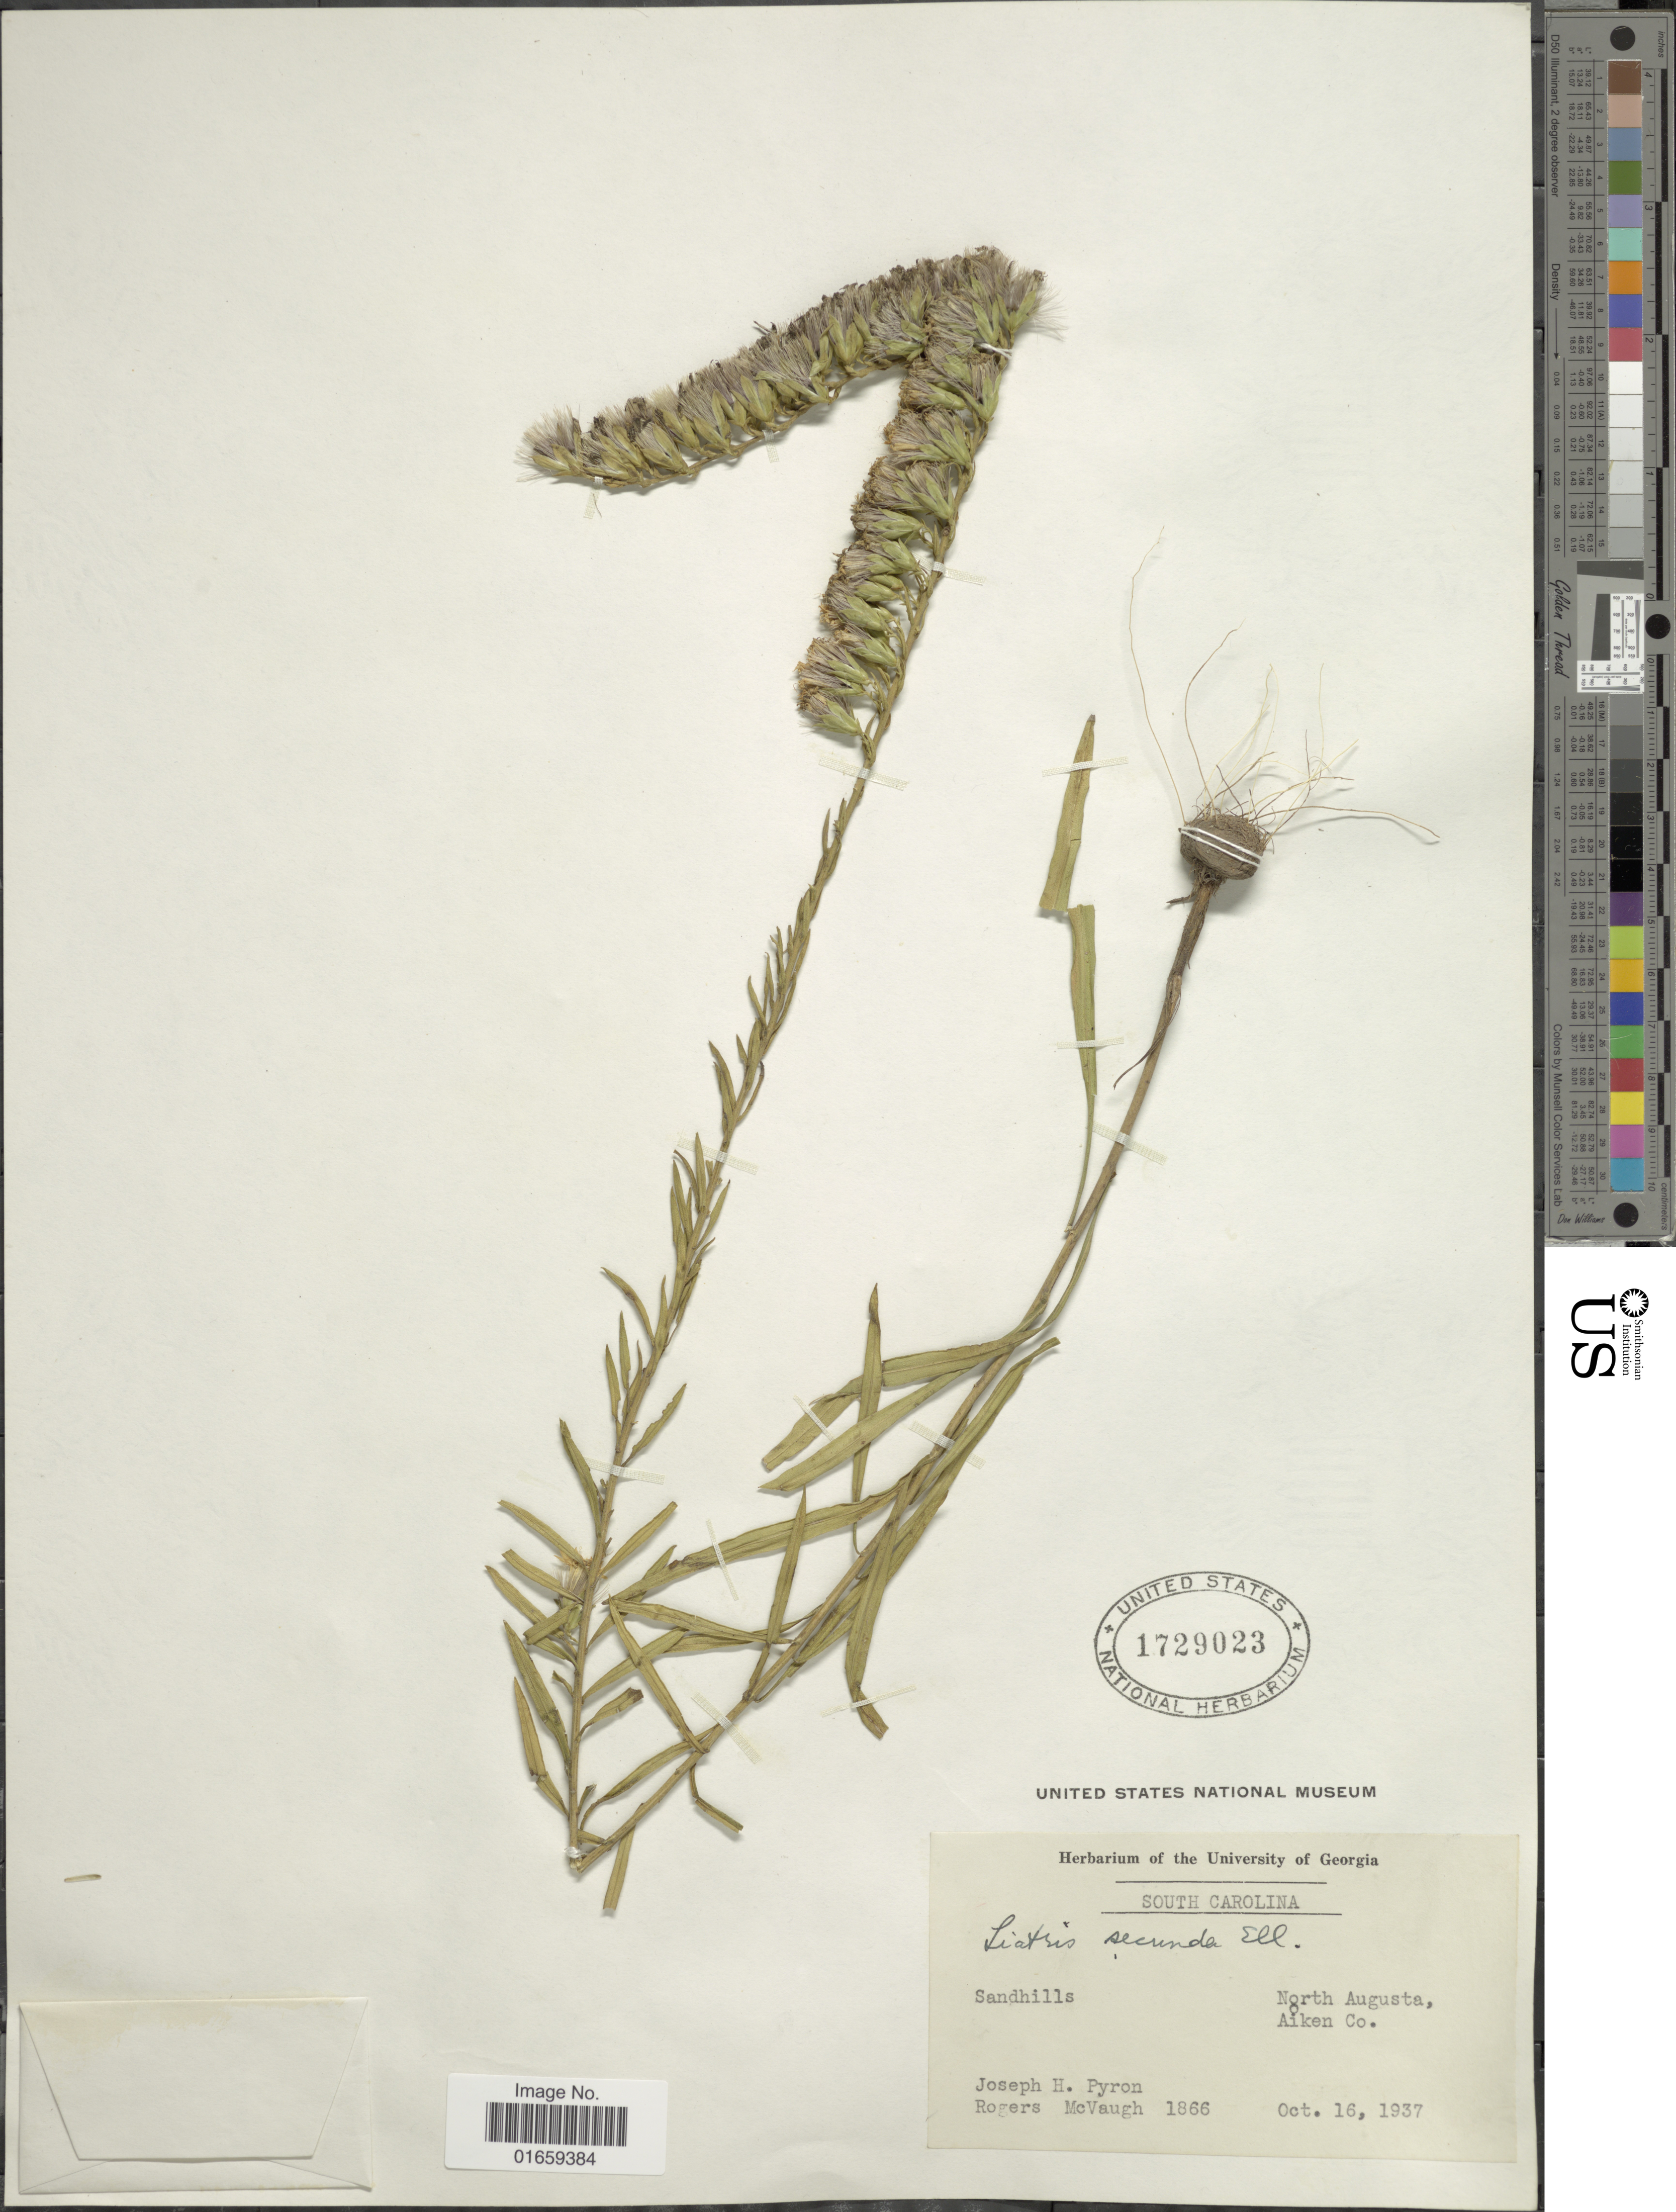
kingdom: Plantae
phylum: Tracheophyta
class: Magnoliopsida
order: Asterales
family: Asteraceae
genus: Liatris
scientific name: Liatris secunda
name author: Elliott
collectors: J. H. Pyron & R. McVaugh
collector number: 1866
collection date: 1937-10-16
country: United States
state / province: South Carolina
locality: Sandhills, North Augustina, Aiken Co.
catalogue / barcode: US 1729023